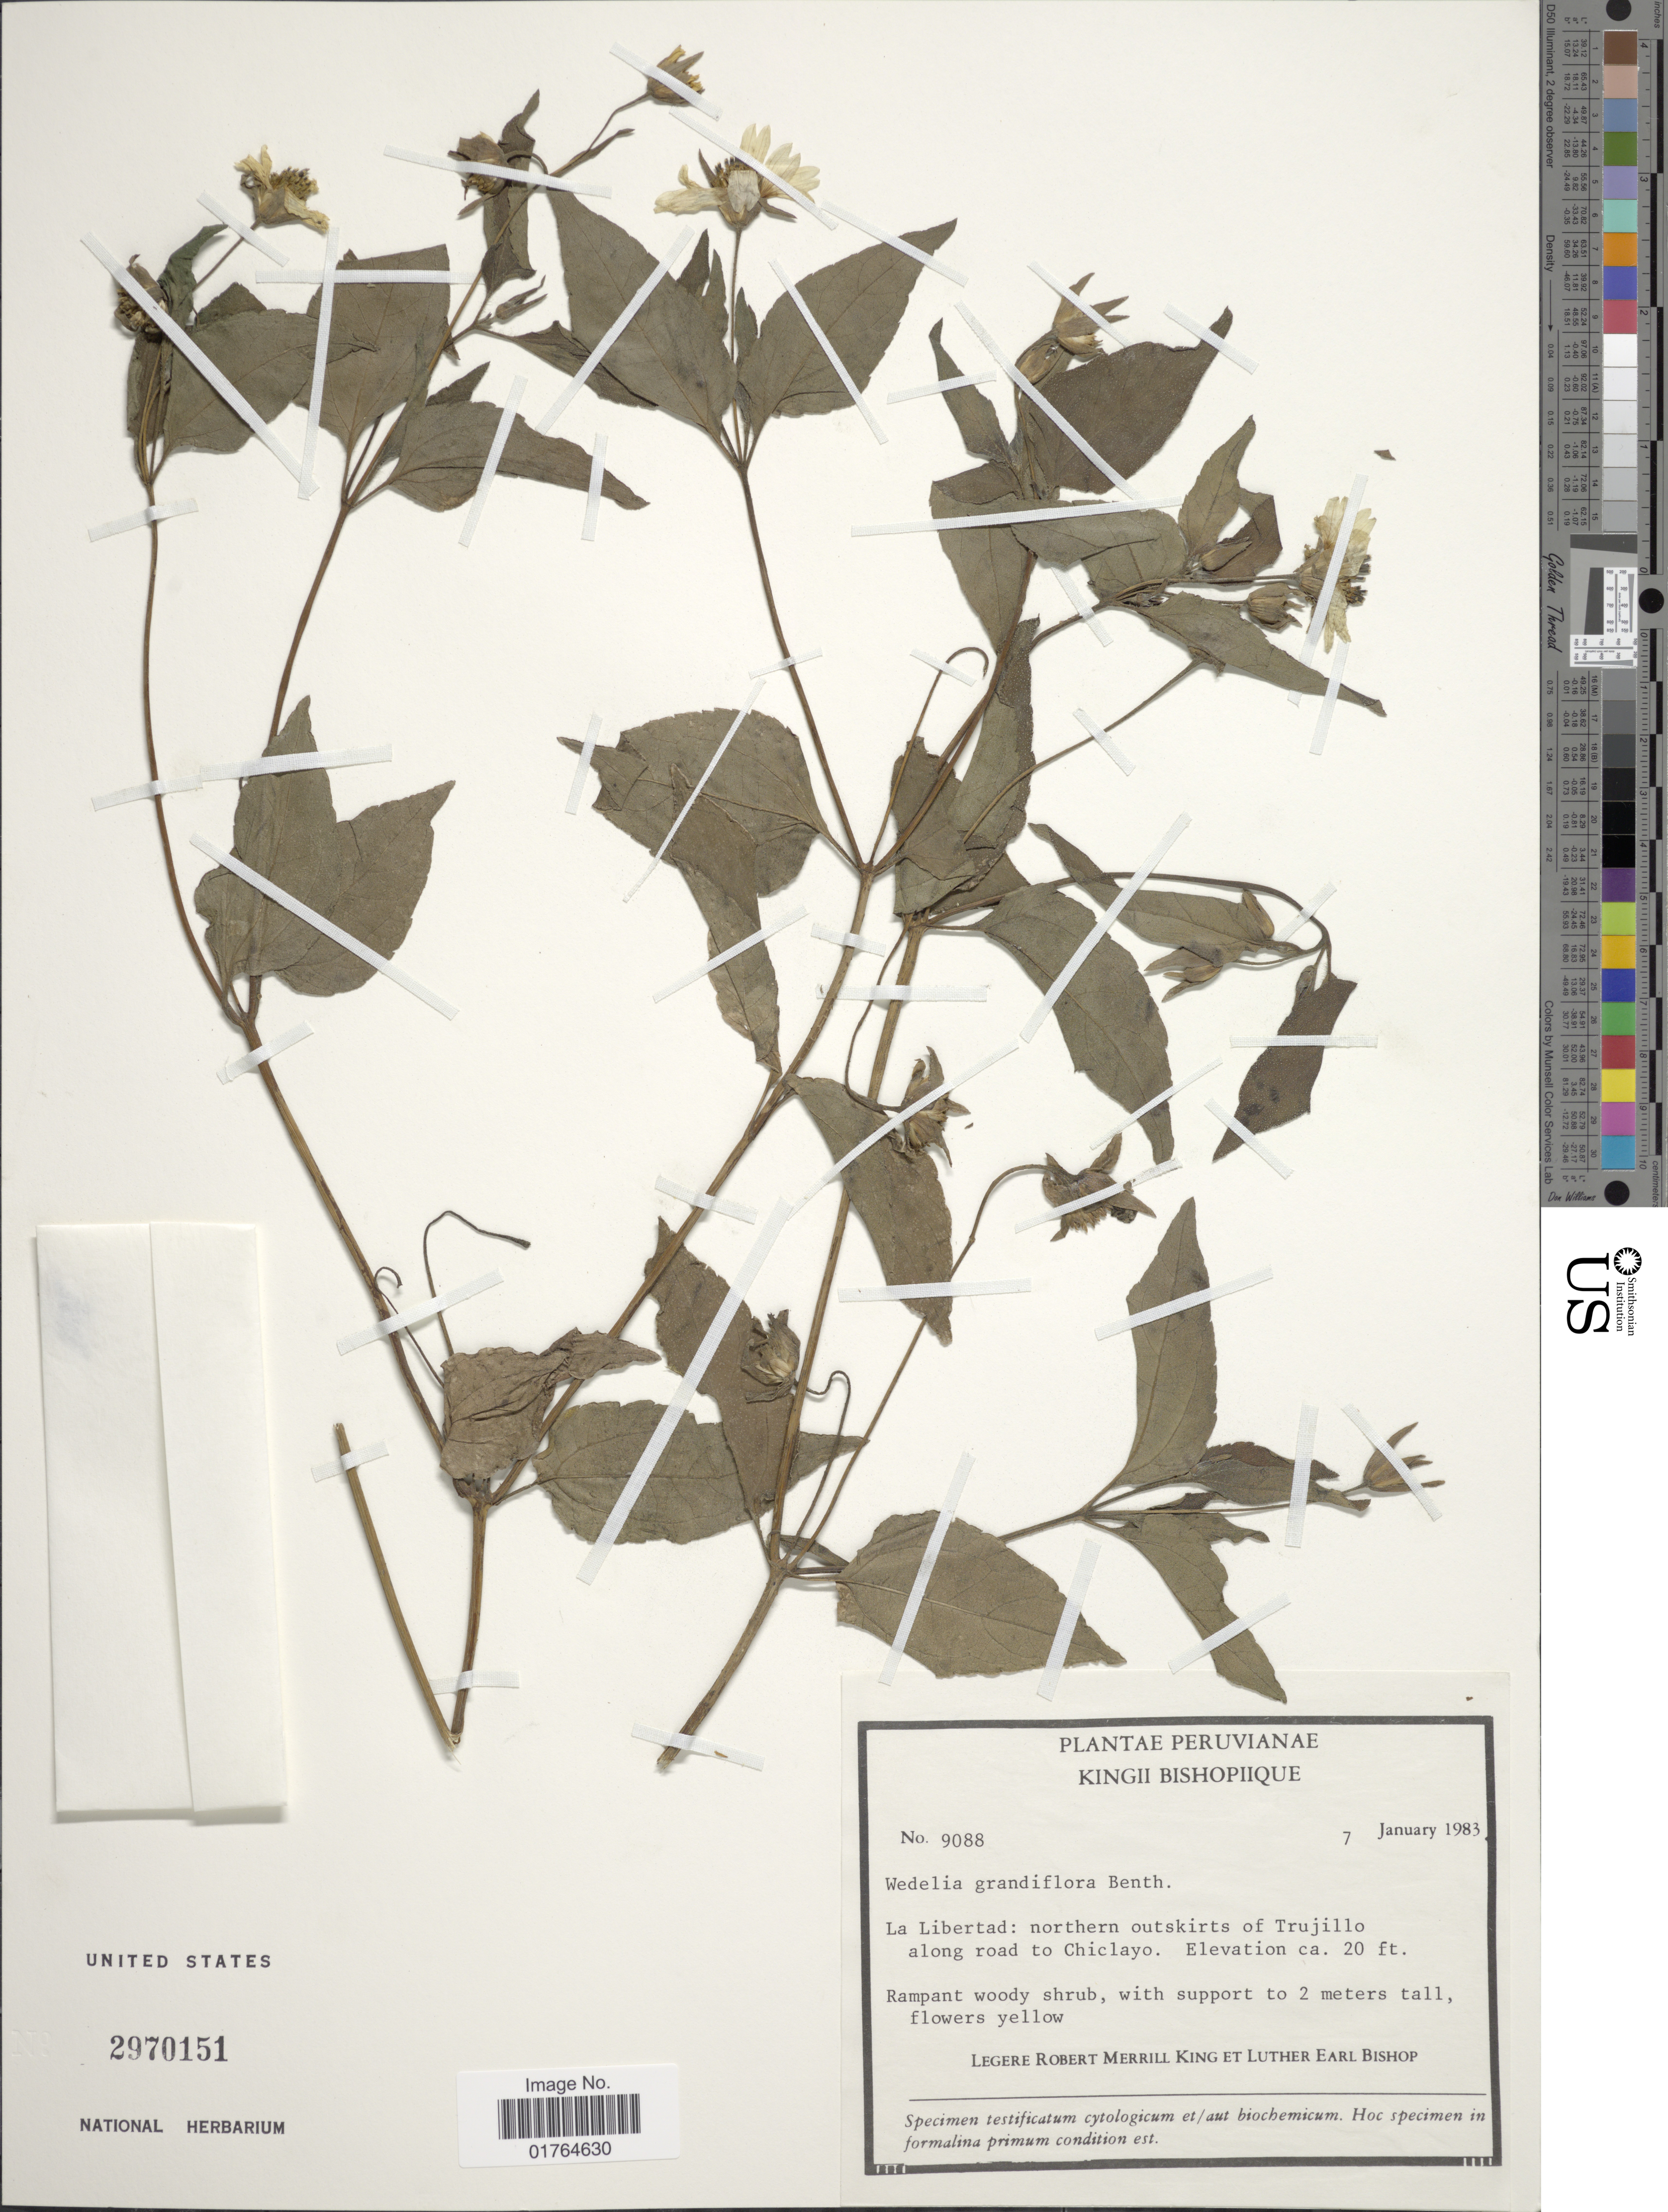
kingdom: Plantae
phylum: Tracheophyta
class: Magnoliopsida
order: Asterales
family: Asteraceae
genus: Wedelia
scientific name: Wedelia latifolia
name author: DC.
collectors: R. M. King & L. E. Bishop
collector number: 9088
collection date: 1983-01-07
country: Peru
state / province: La Libertad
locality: Northern outskirts of Trujillo, along road to Chiclayo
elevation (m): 6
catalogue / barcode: US 2970151